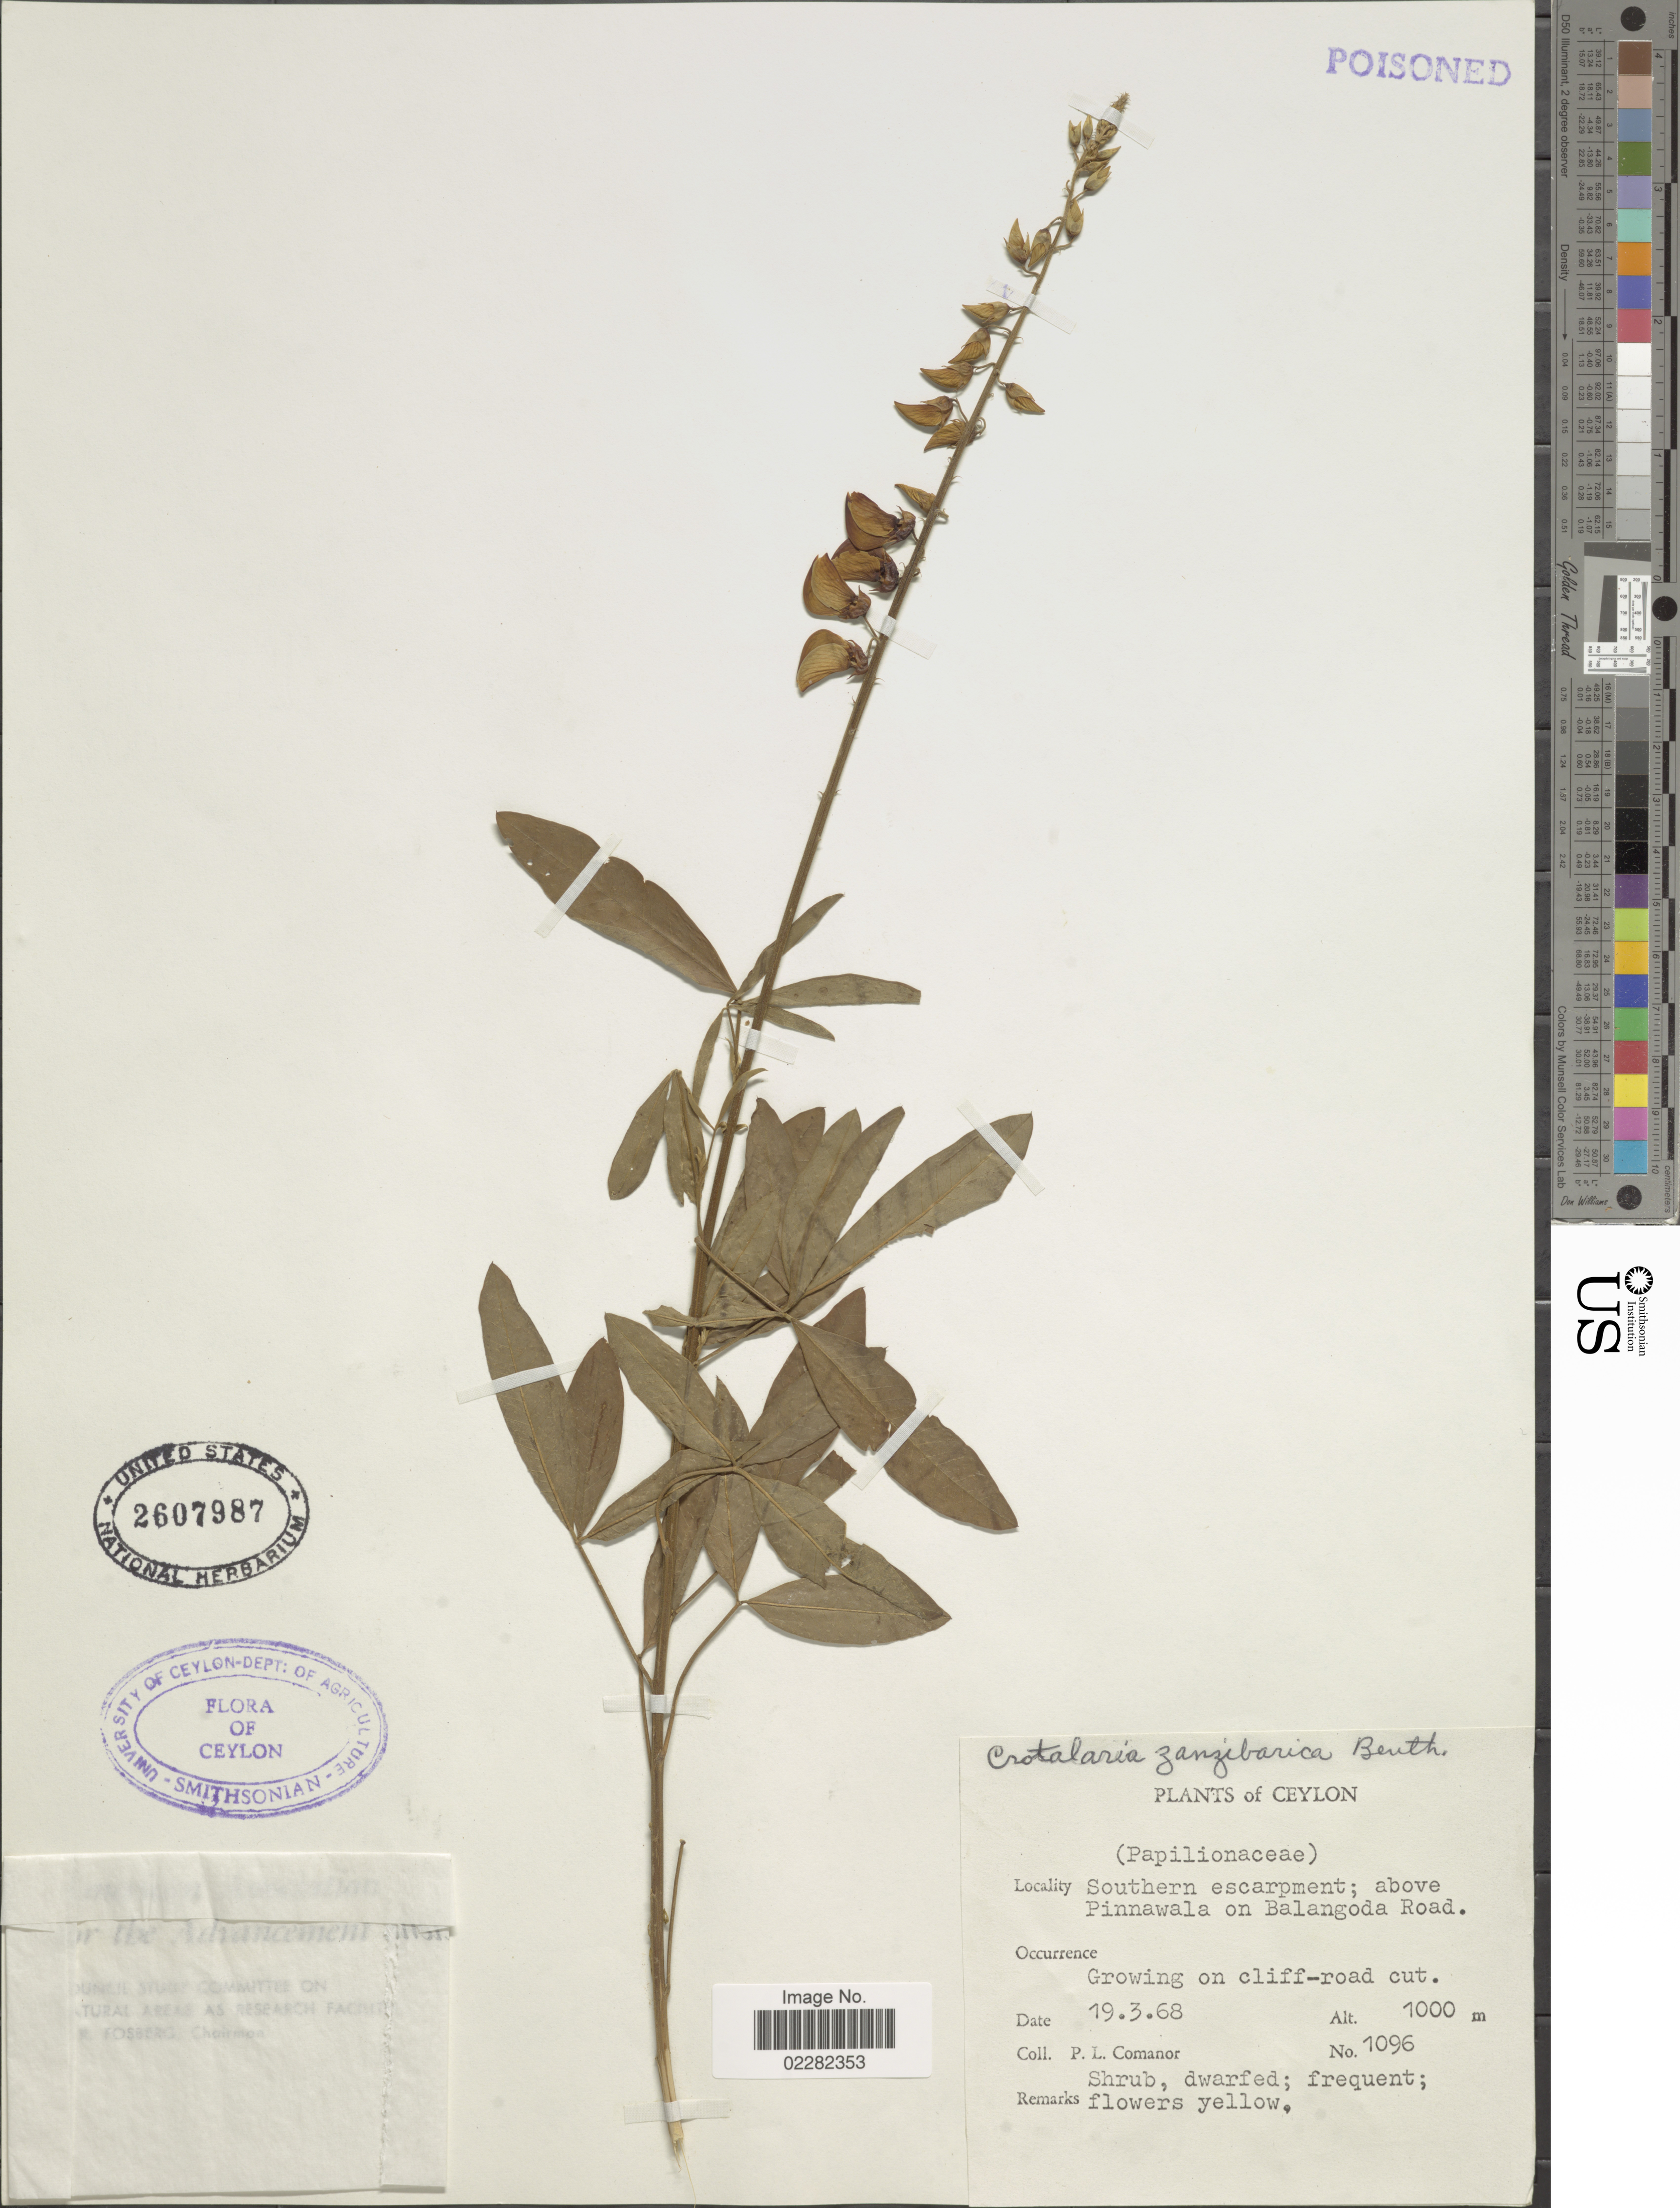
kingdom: Plantae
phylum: Tracheophyta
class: Magnoliopsida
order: Fabales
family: Fabaceae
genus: Crotalaria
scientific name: Crotalaria zanzibarica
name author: Benth.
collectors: P. Comanor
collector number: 1096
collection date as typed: Transcribed d/m/y: 19/3/68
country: Sri Lanka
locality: Ceylon, Southern escarpment; above Pinnawala on Balangoda Road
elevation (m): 1000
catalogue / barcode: US 2607987